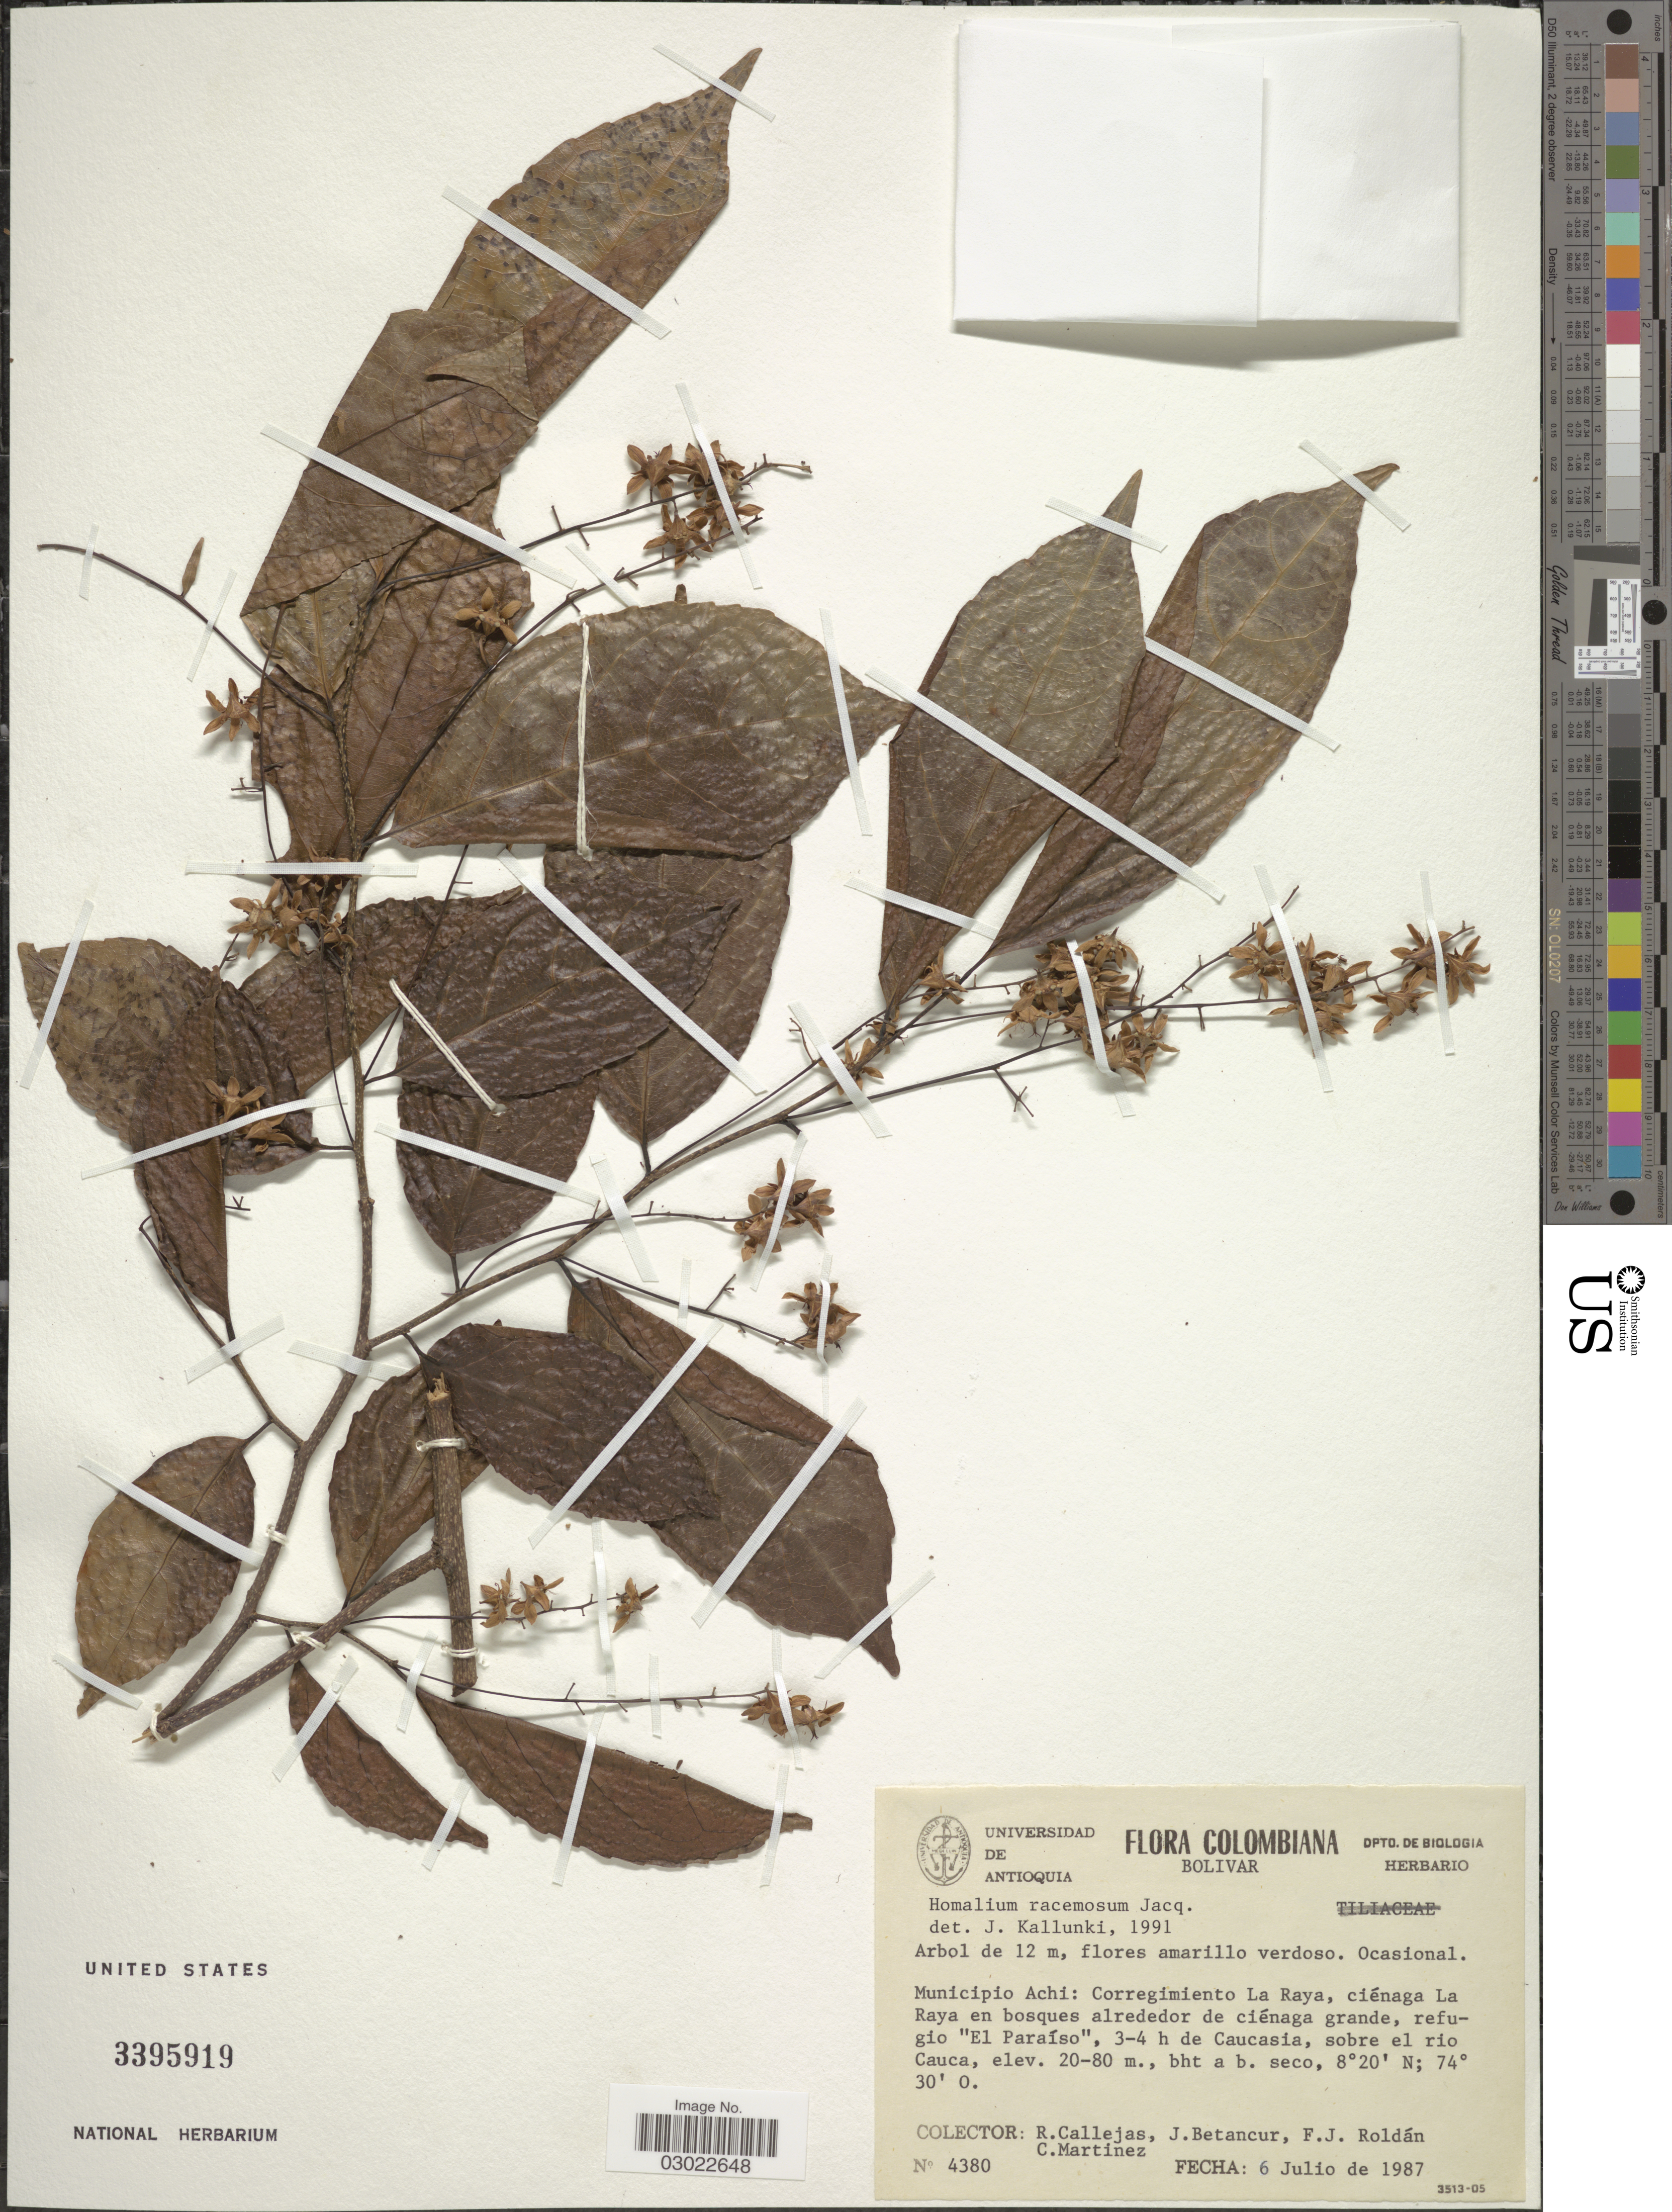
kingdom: Plantae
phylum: Tracheophyta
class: Magnoliopsida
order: Malpighiales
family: Salicaceae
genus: Homalium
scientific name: Homalium racemosum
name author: Jacq.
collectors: R. Callejas, J. Betancur, F. J. Roldán & C. Martínez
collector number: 4380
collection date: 1987-07-06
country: Colombia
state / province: Bolívar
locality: Municipio Achi: Corregimiento La Raya, ciénaga La Raya en bosques alredor de ciénaga grande, refugio 'El Paraiso', 3-4 h de caucasia, sobre el rio cauca.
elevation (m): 20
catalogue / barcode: US 3395919